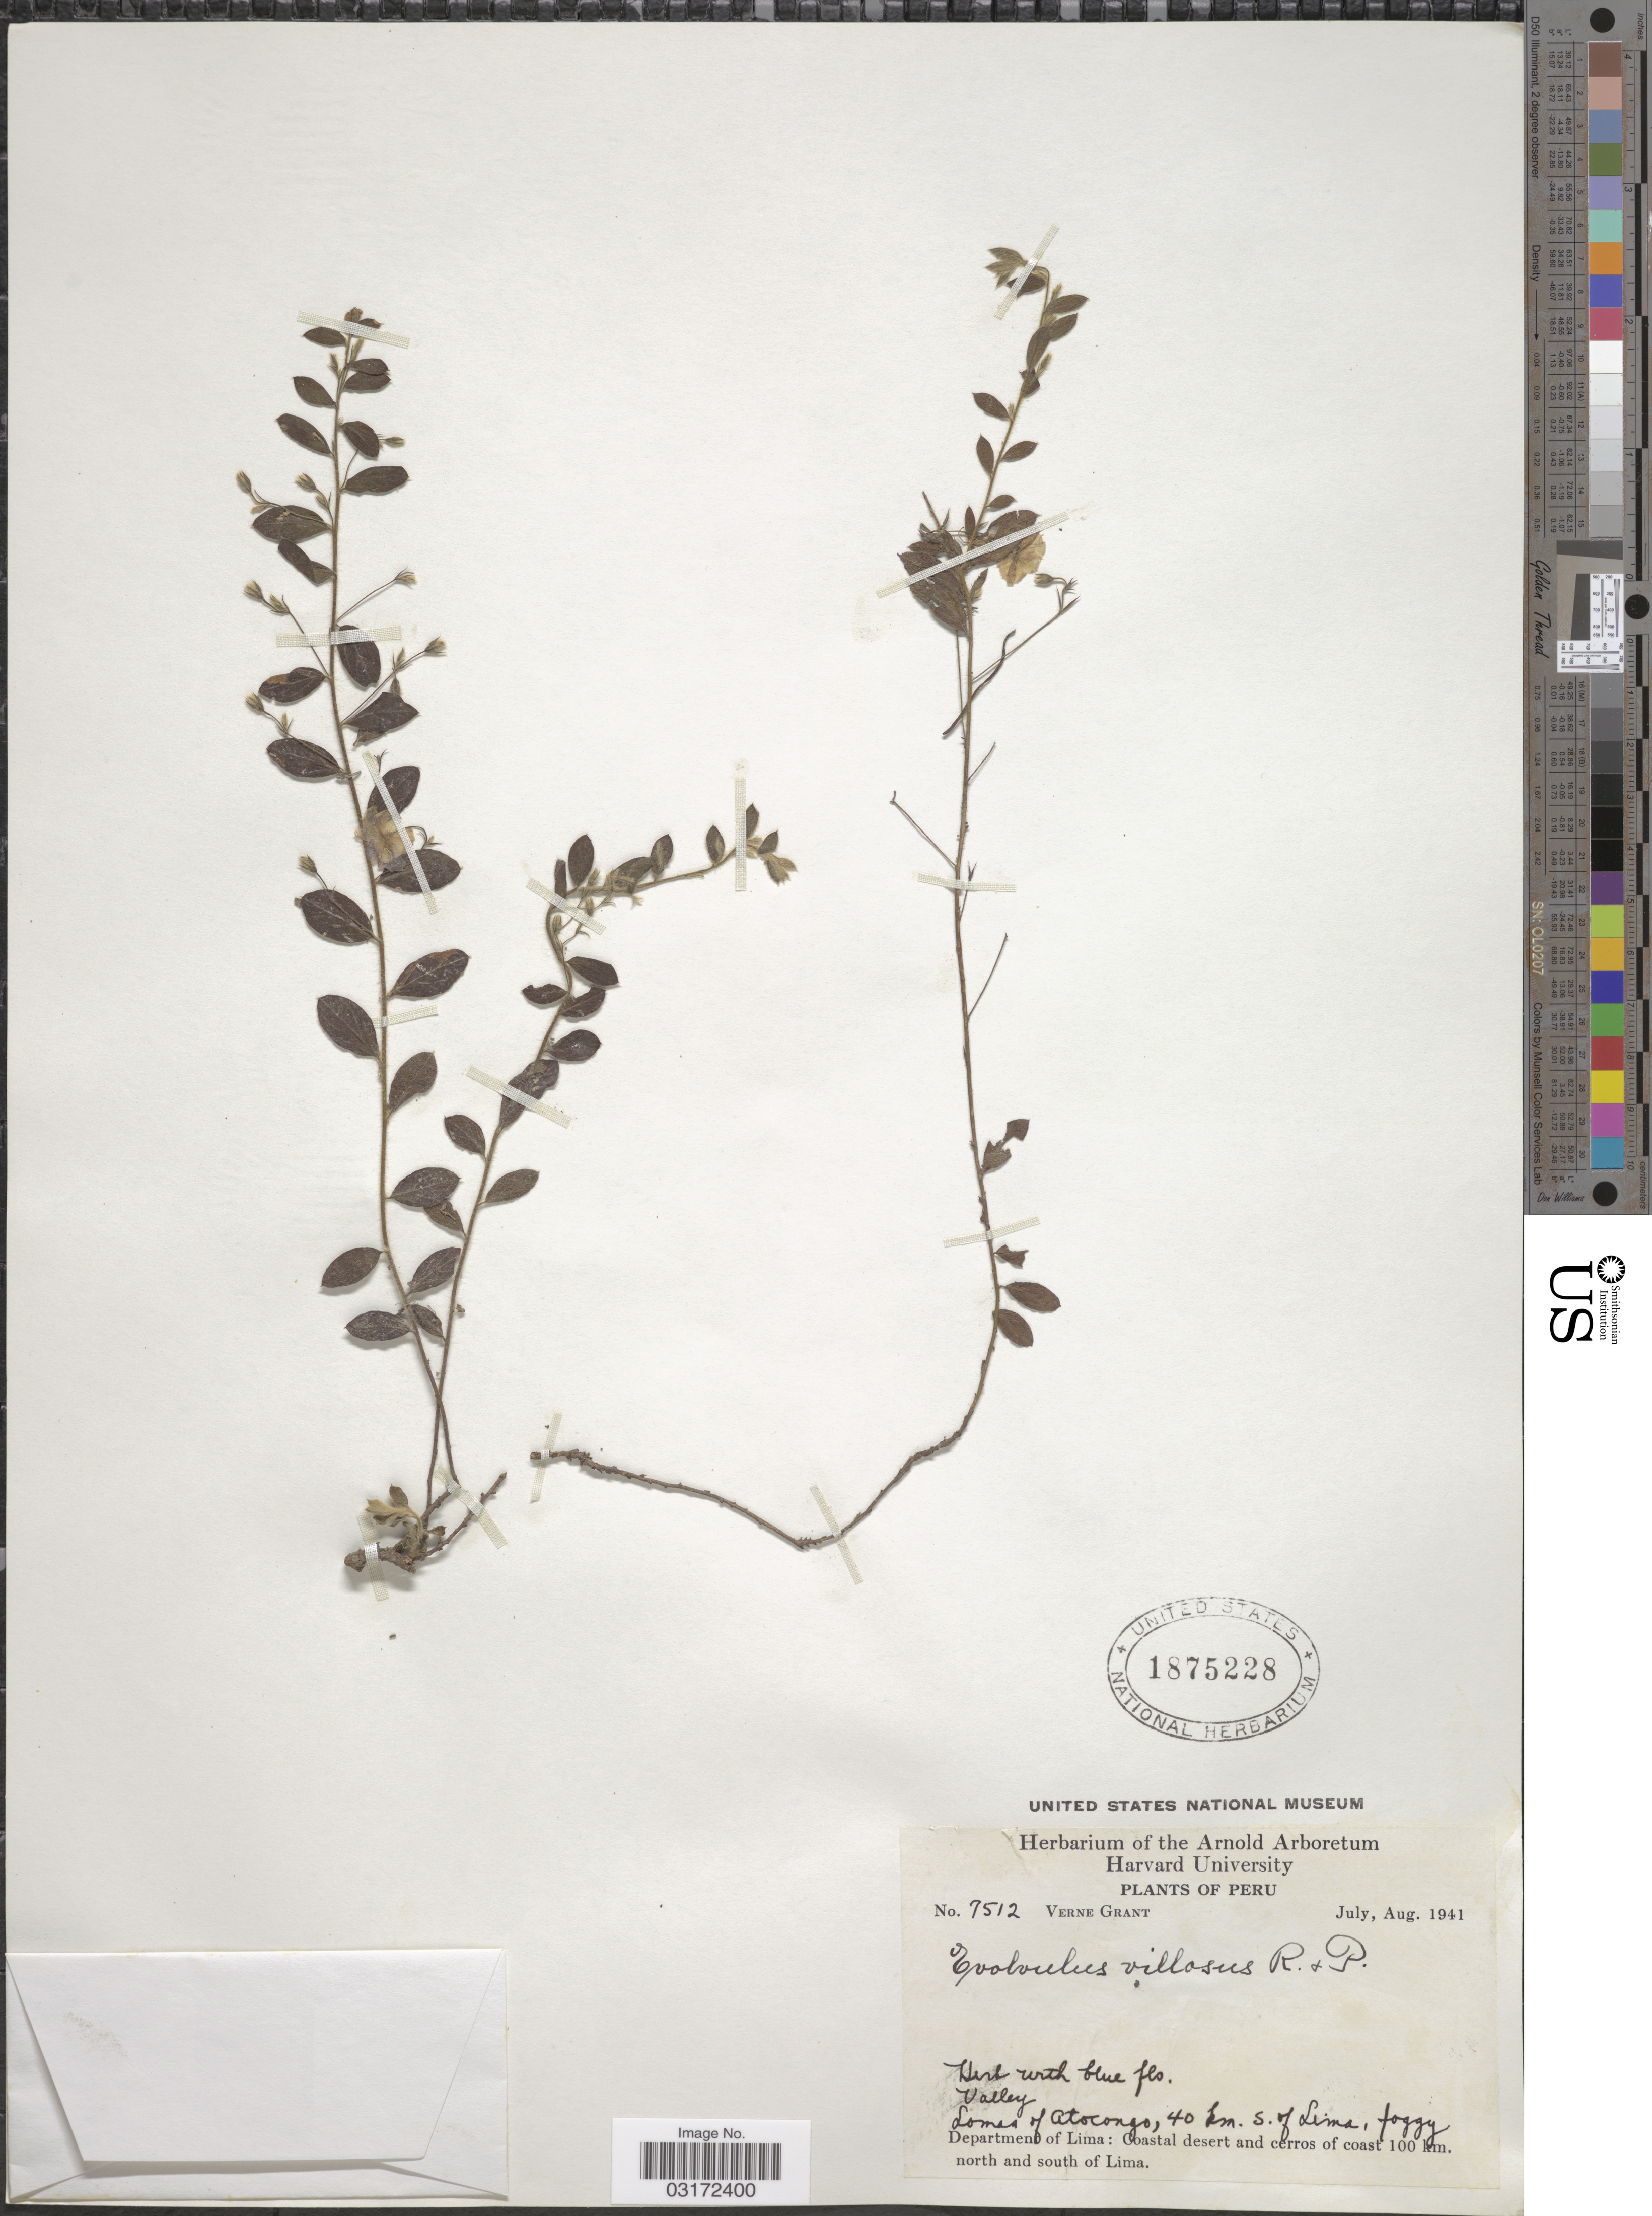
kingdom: Plantae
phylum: Tracheophyta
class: Magnoliopsida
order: Solanales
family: Convolvulaceae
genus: Evolvulus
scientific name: Evolvulus villosus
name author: Ruiz & Pav.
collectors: V. Grant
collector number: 7512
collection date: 1941-07/1941-08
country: Peru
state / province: Lima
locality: Valley. Lomas de Atocongo, 40 km. S. of Lima. Department of Lima: Coastal desert and cerros of coast 100 km. north and south of Lima.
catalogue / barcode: US 1875228